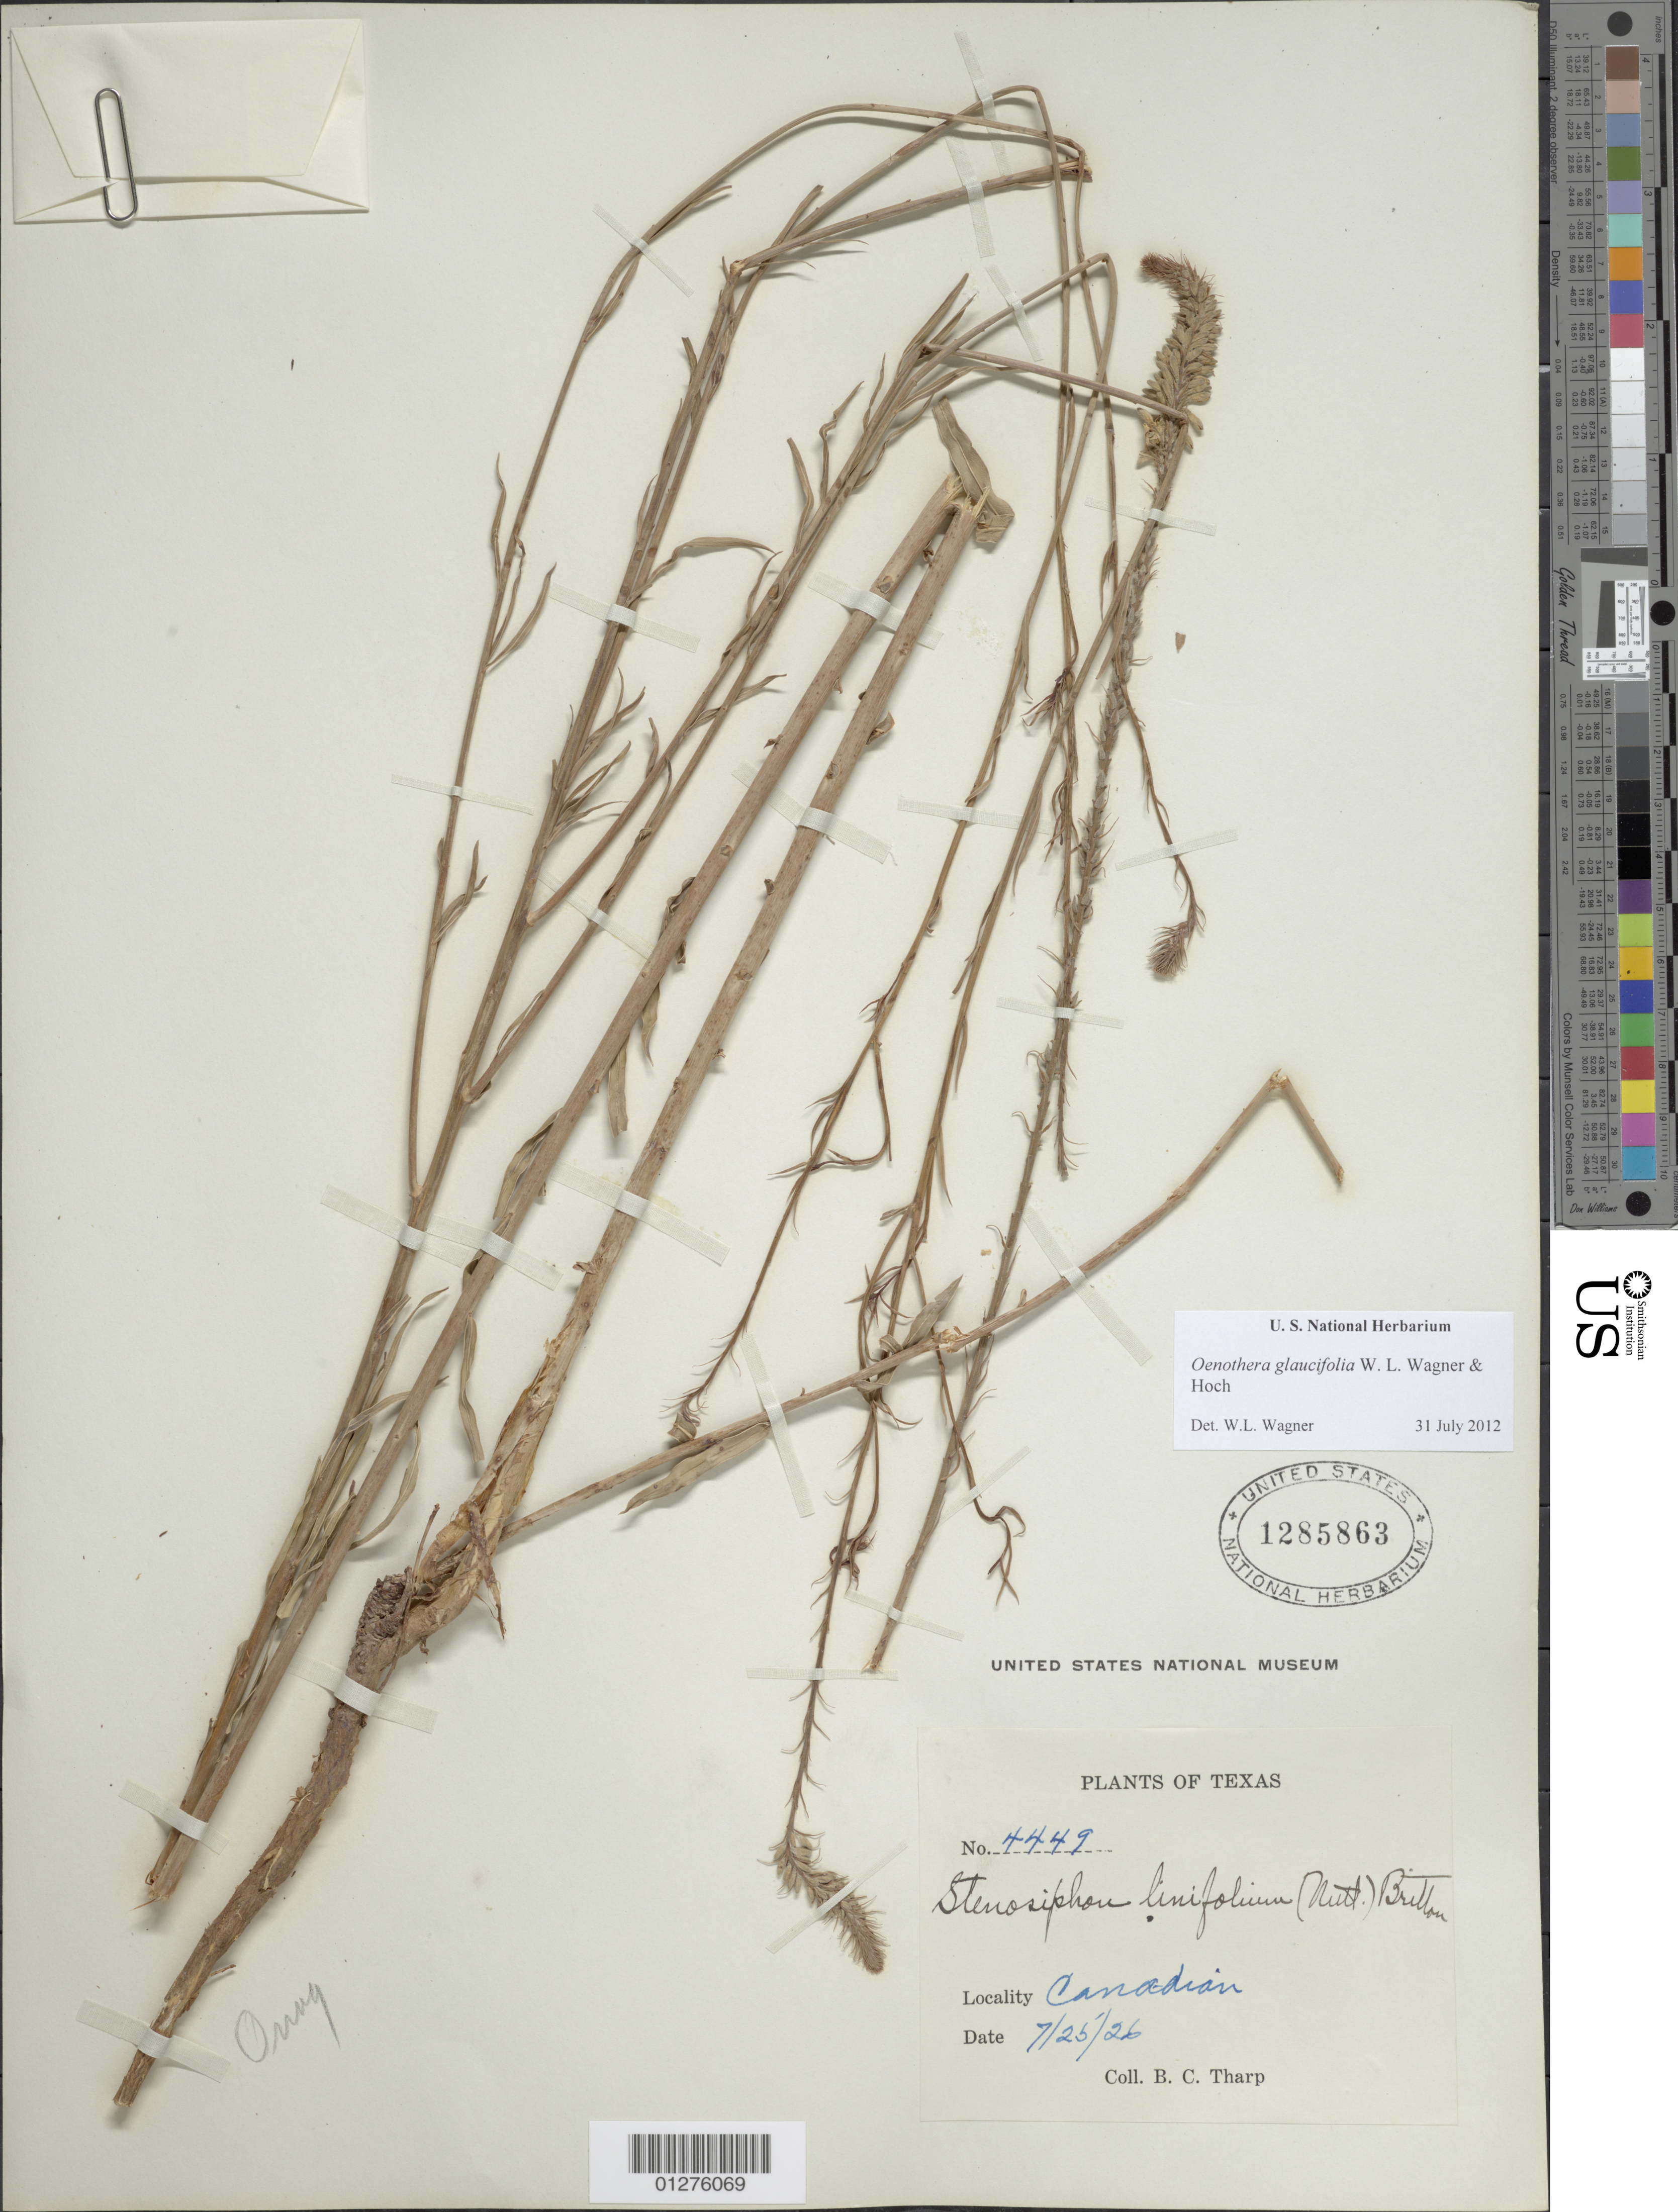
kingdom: Plantae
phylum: Tracheophyta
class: Magnoliopsida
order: Myrtales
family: Onagraceae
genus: Oenothera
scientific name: Oenothera glaucifolia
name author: W.L. Wagner & Hoch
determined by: Wagner, W. L., (BOT), Smithsonian Institution - National Museum of Natural History (UNITED STATES)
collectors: B. C. Tharp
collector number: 4449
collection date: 1926-07-25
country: United States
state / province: Texas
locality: Canadian.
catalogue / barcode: US 1285863